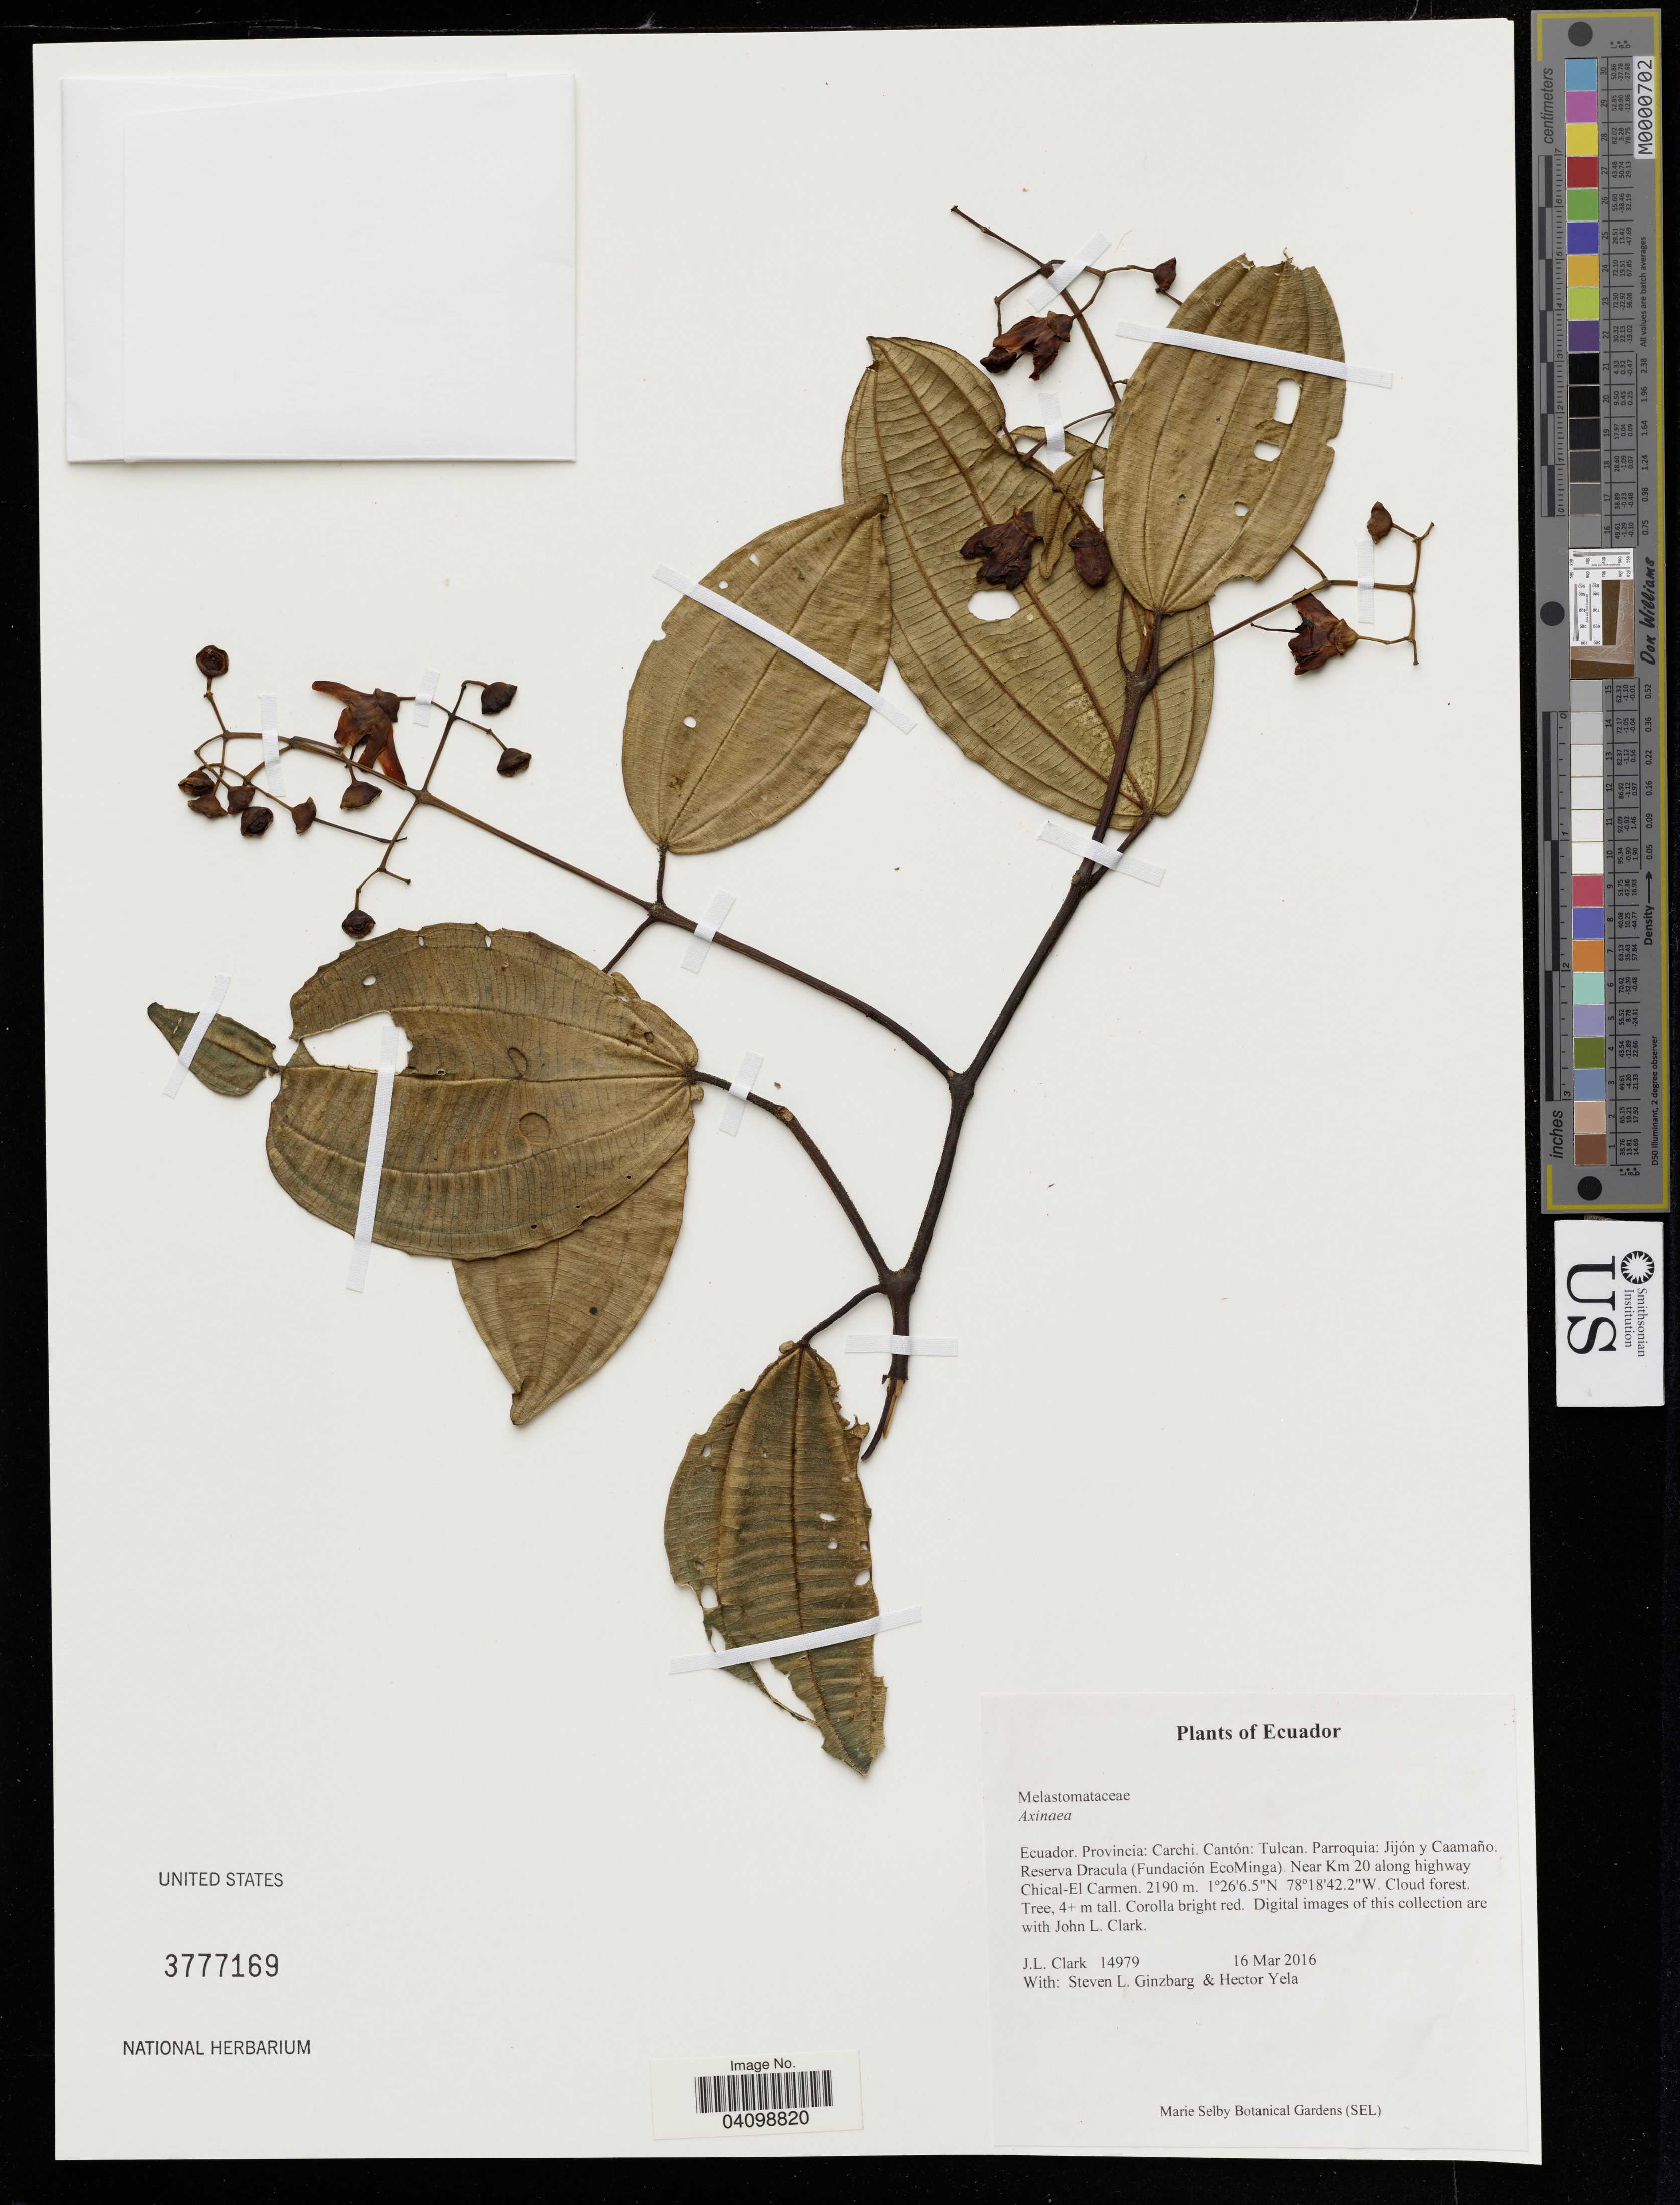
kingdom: Plantae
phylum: Tracheophyta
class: Magnoliopsida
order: Myrtales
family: Melastomataceae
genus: Axinaea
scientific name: Axinaea sp.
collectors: J. Clark & S. Ginzbarg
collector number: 14979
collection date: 2016-03-16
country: Ecuador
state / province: Carchi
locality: Cantón: Tulcan. Parroquia: Jijón y Caamaño. Reserva Dracula (Fundación EcoMinga). Near Km 20 along highway Chical-El Carmen.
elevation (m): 2190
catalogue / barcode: US 3777169